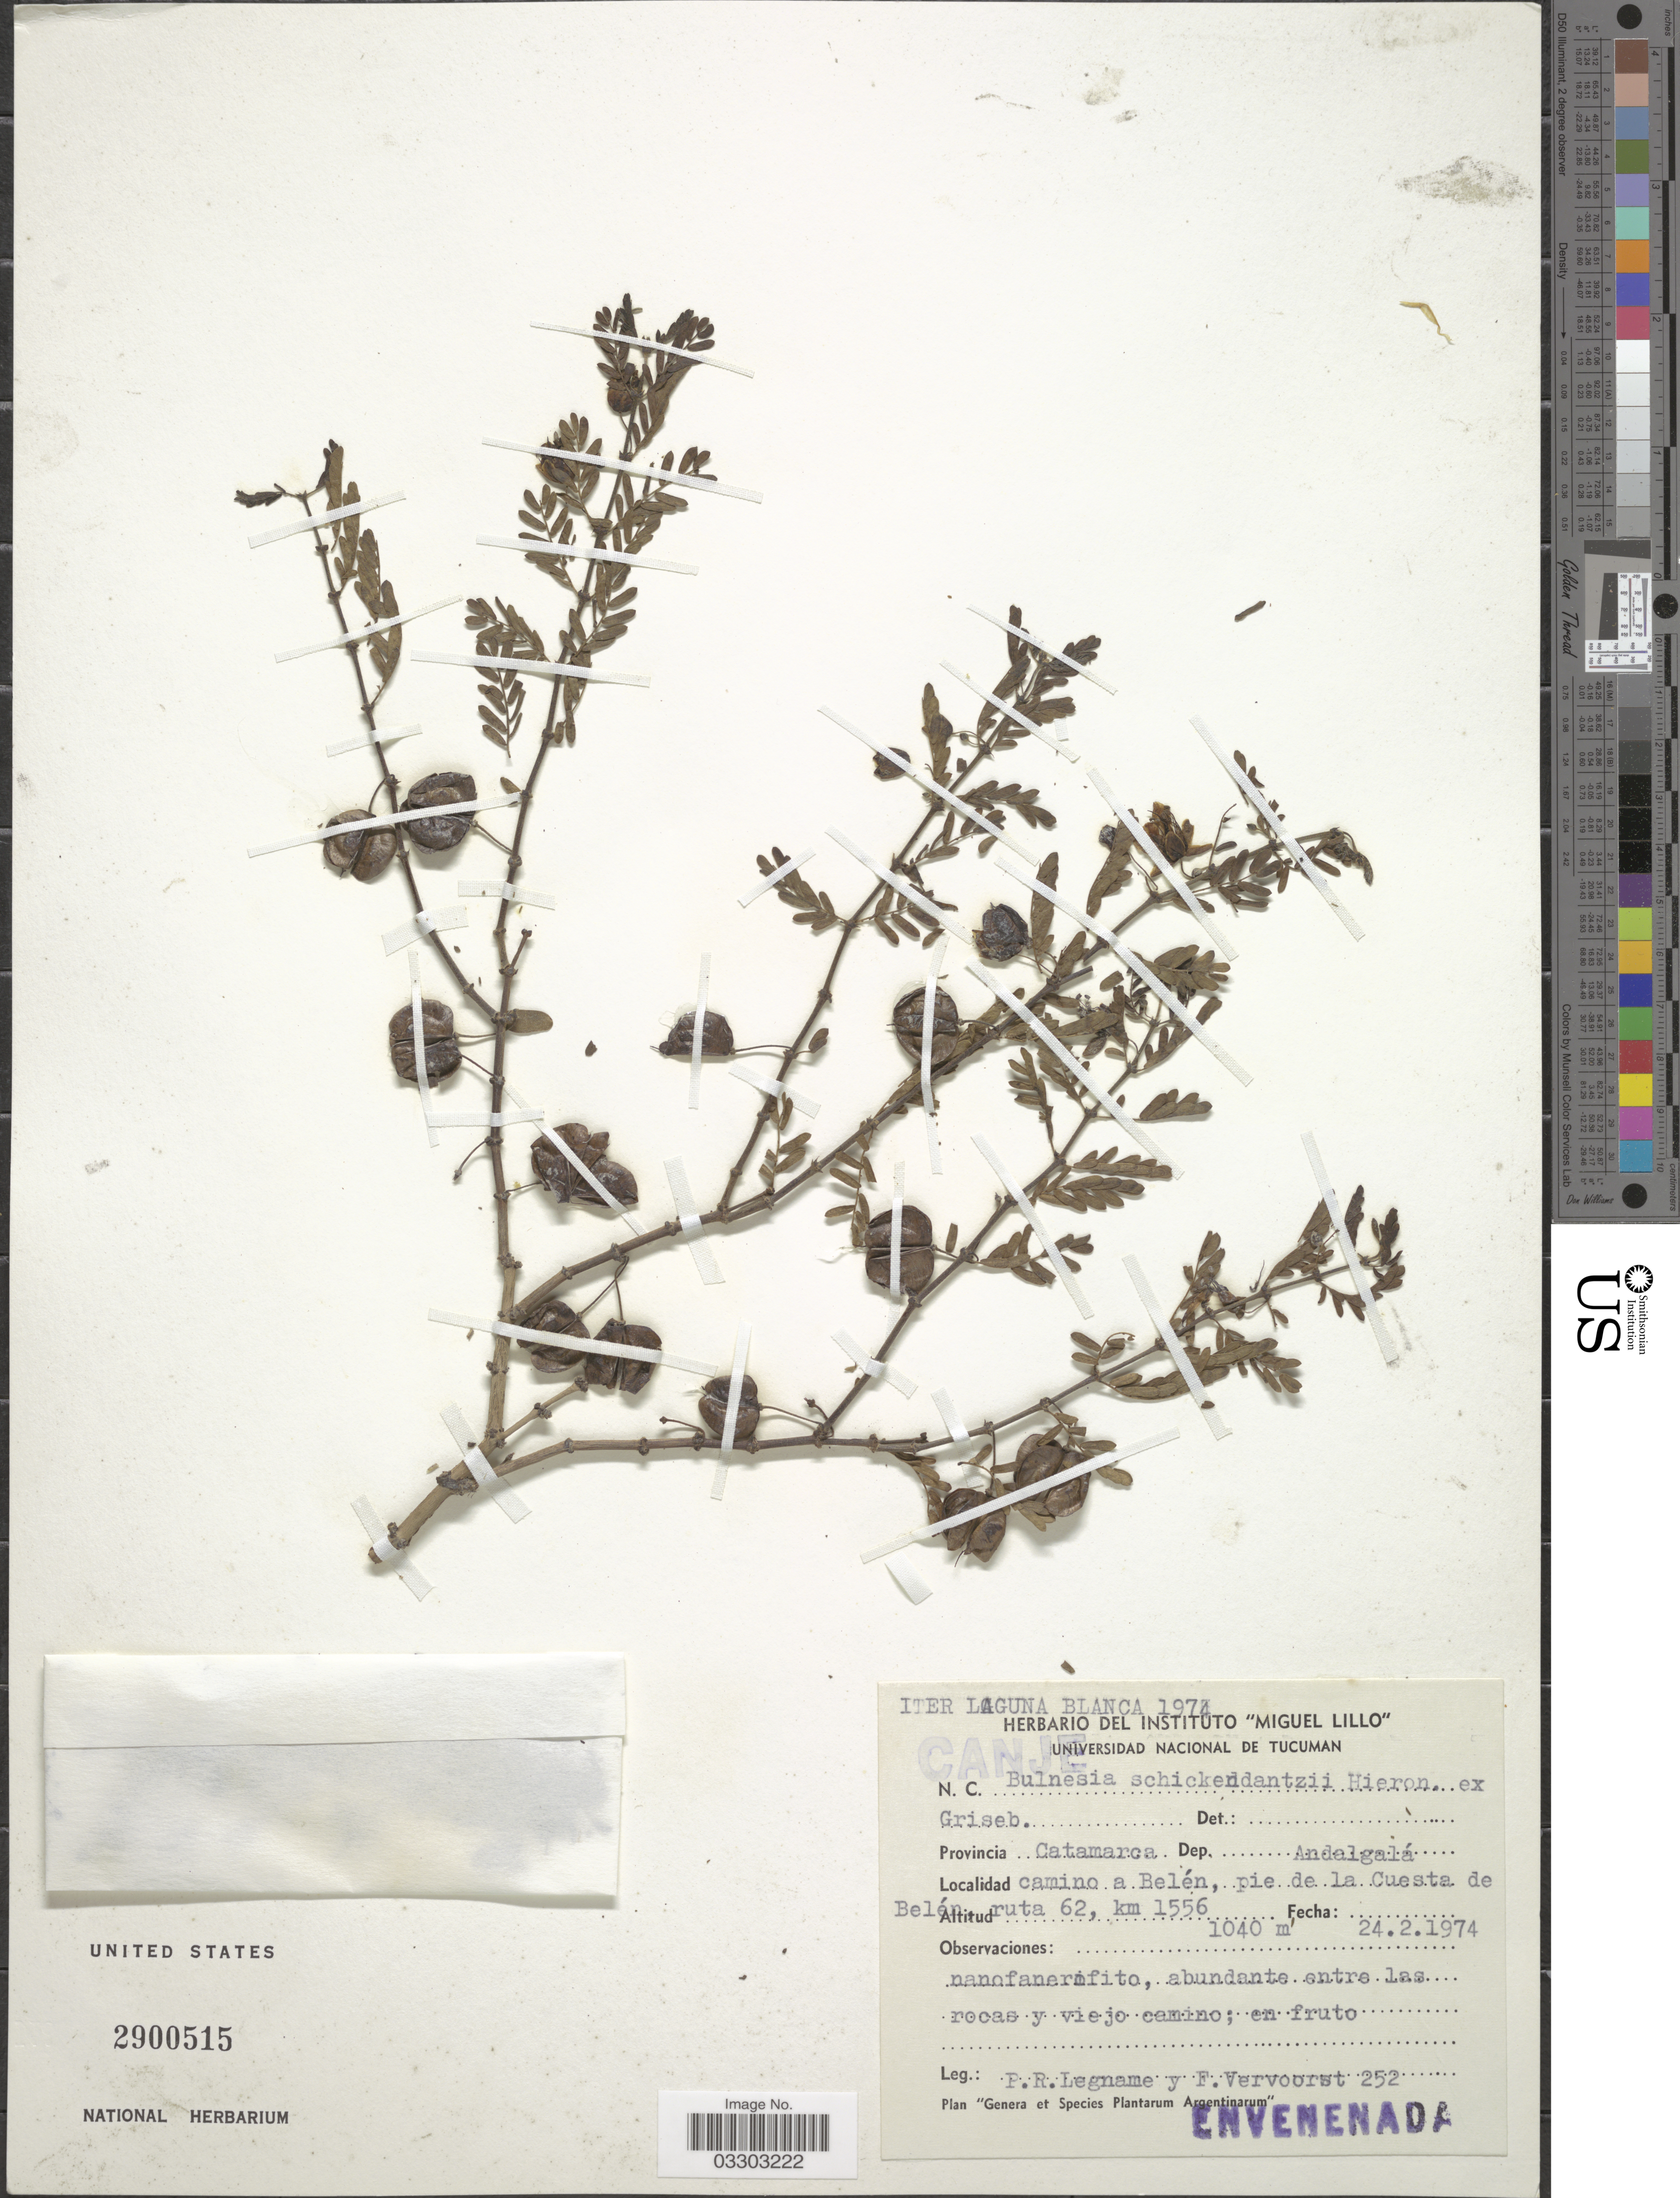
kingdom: Plantae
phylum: Tracheophyta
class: Magnoliopsida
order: Zygophyllales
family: Zygophyllaceae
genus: Bulnesia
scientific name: Bulnesia schichendanzii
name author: Hieron. ex Griseb.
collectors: P. R. Legname & F. Vervoorst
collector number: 252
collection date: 1974-02-24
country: Argentina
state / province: Catamarca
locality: Dep. Andalgalá, camino a Belén, pie de la Cuesta de Belénm ruta 62, km 1556.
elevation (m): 1040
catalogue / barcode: US 2900515